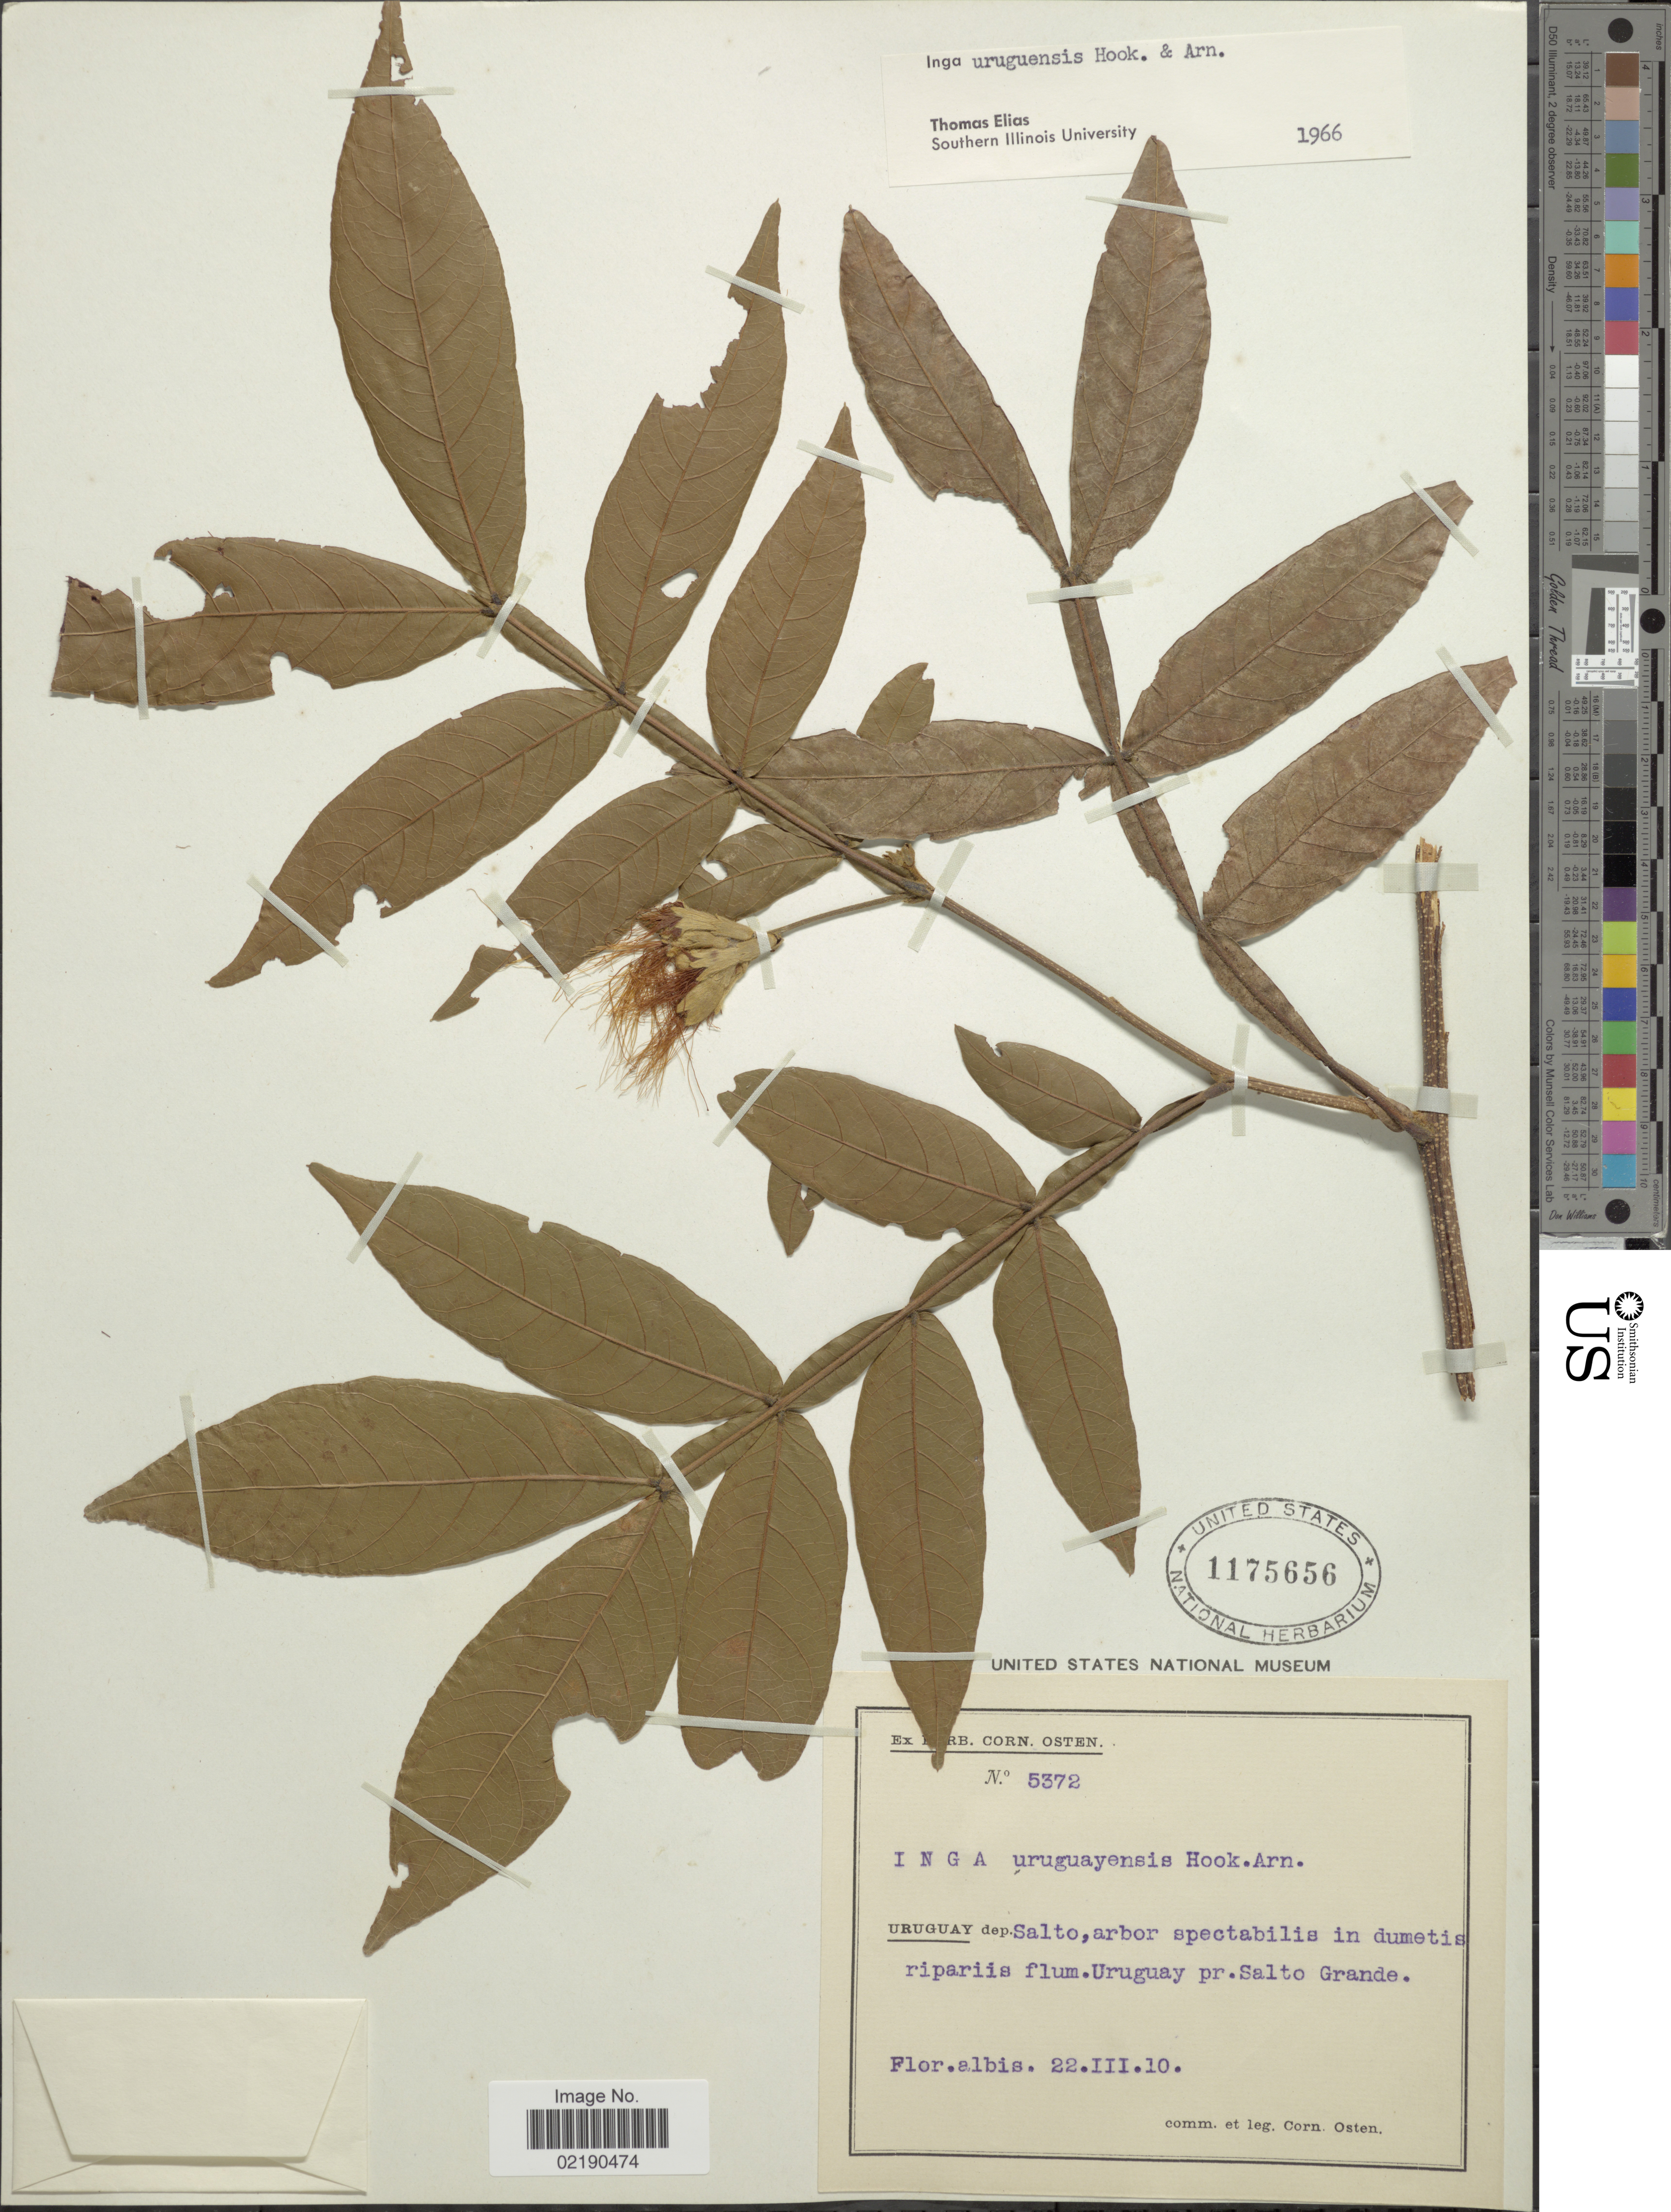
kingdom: Plantae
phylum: Tracheophyta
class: Magnoliopsida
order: Fabales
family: Fabaceae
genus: Inga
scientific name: Inga vera subsp. affinis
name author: (DC.) T.D. Penn.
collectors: C. Osten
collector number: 5372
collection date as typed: Transcribed d/m/y: 22/3/10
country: Uruguay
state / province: Salto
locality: Dep. Salto, arbor spectabilis in dumetis ripariis flum. Uraguay pr. Salto Grande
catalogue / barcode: US 1175656